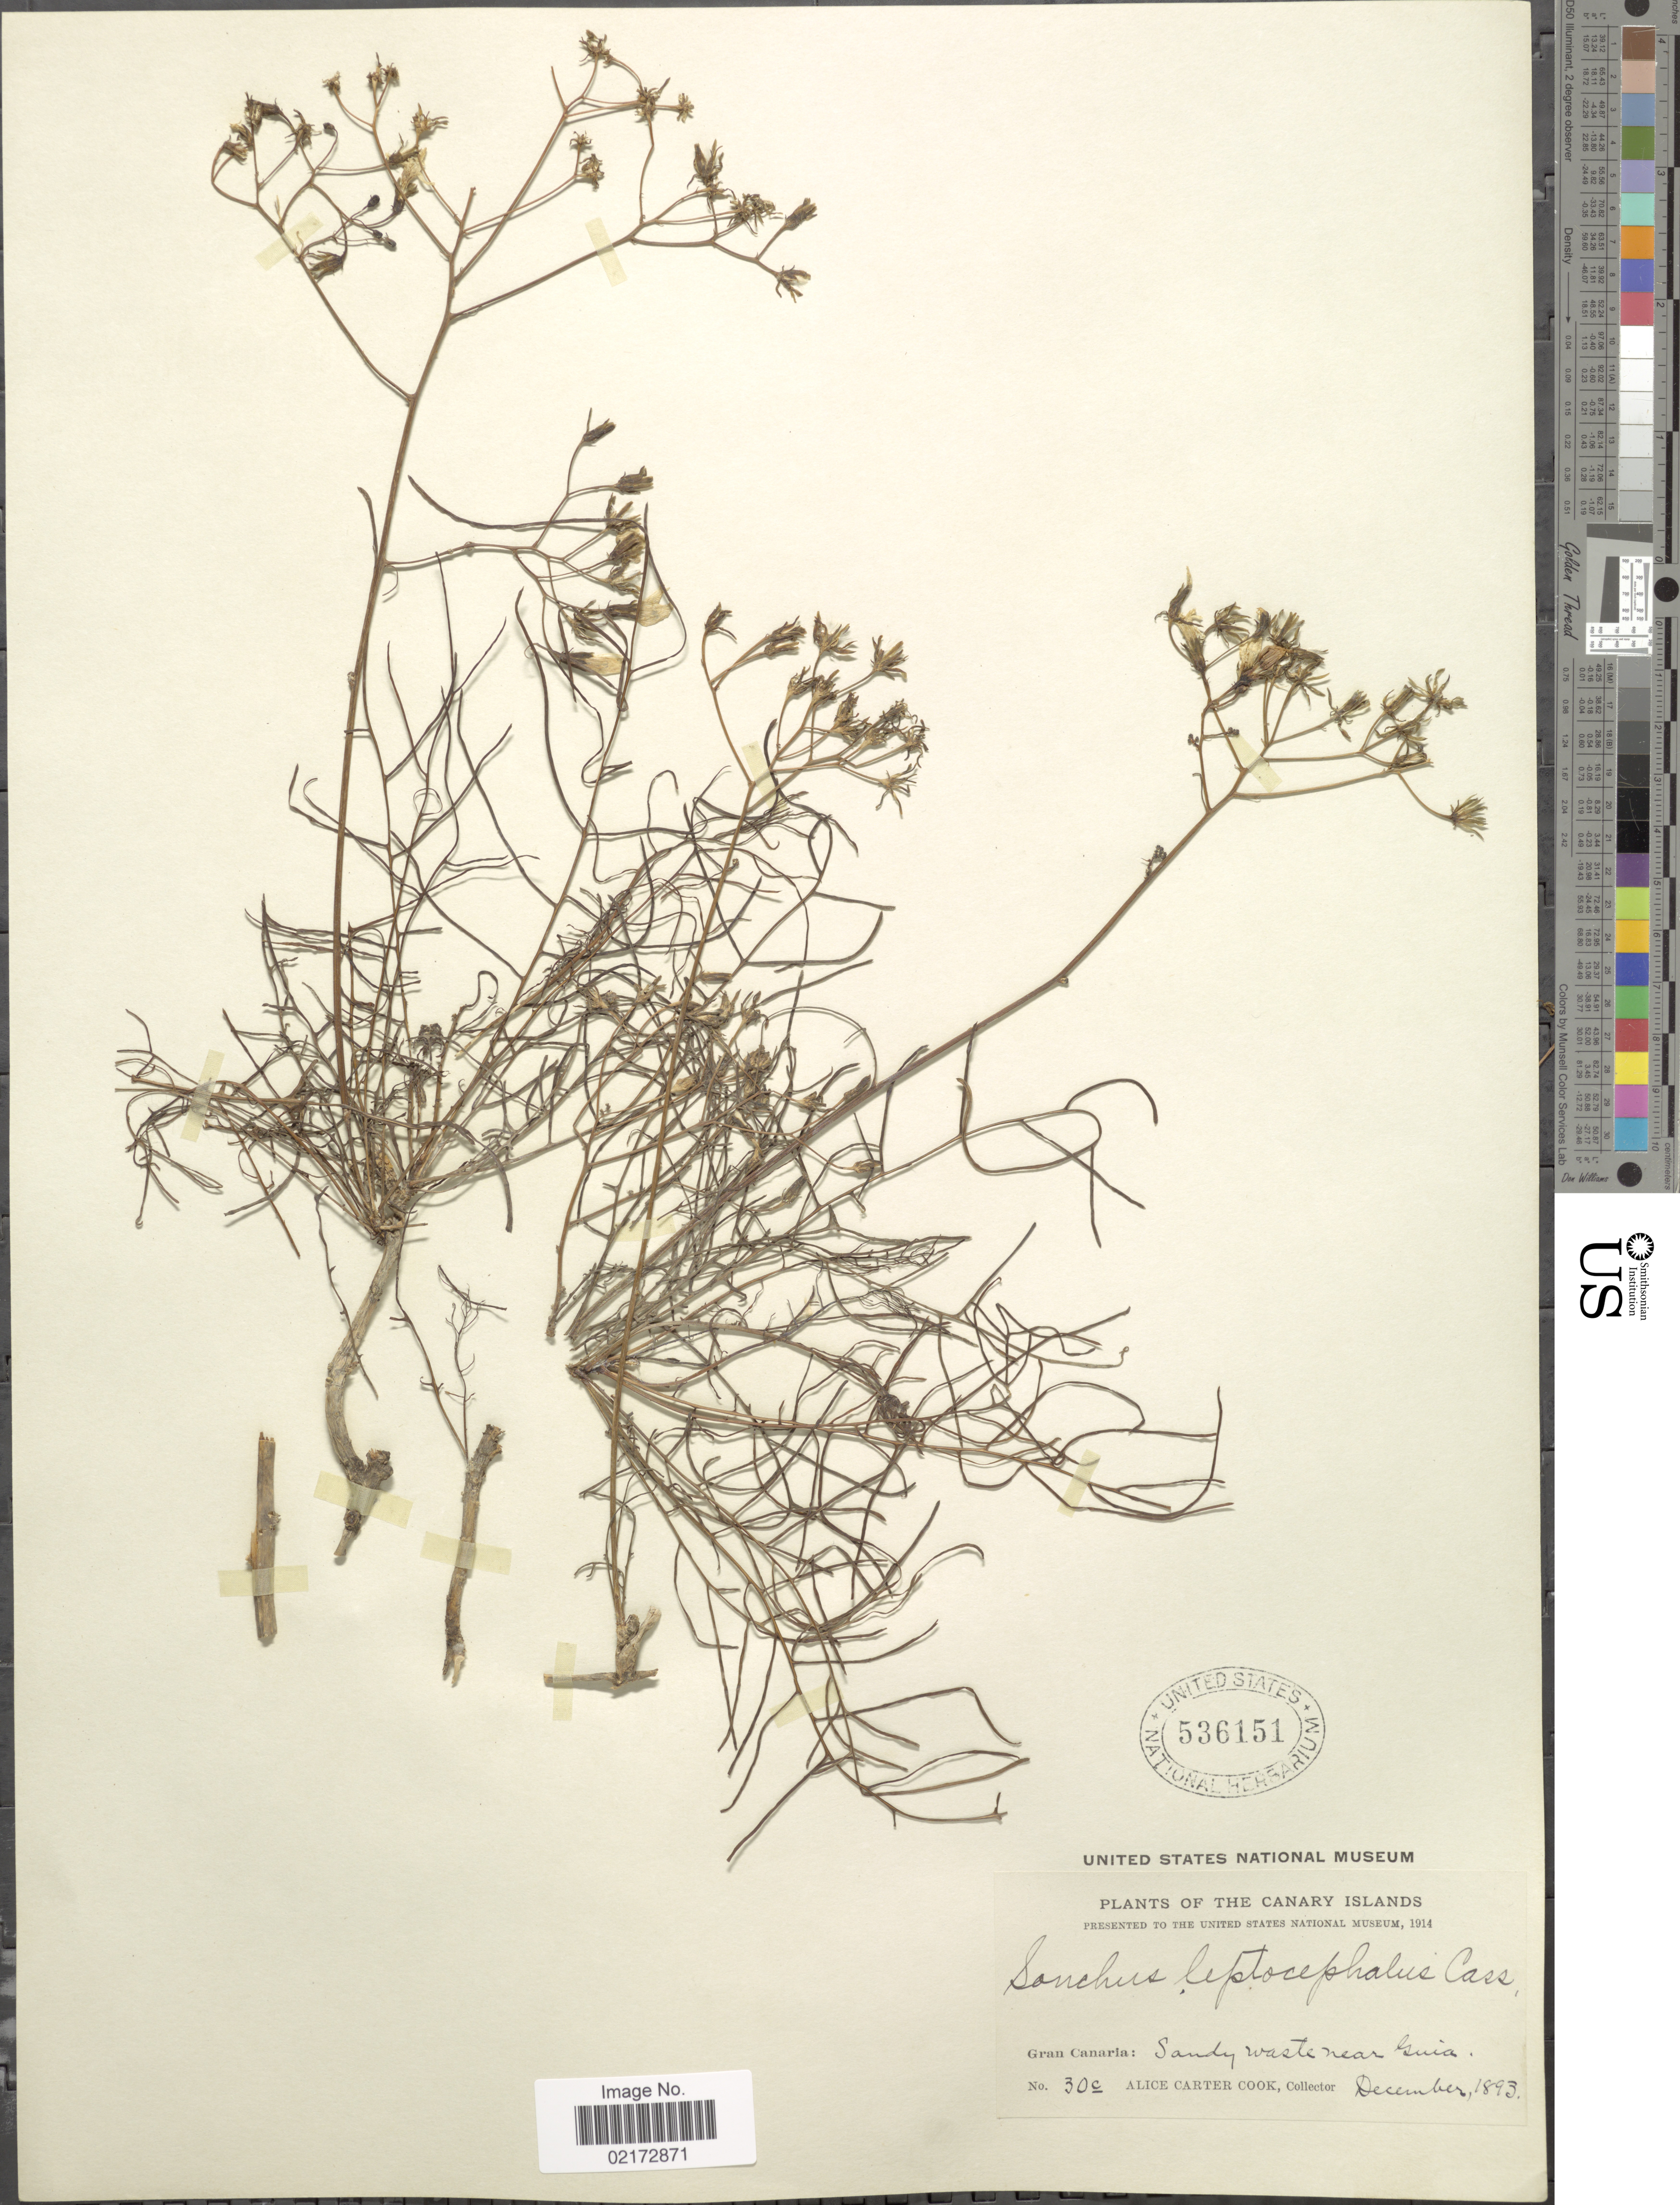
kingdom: Plantae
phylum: Tracheophyta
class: Magnoliopsida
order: Asterales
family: Asteraceae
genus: Sonchus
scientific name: Sonchus leptocephalus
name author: Cass.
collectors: Alice C. Cook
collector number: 30c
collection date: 1893-12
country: Spain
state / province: Canarias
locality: The Canary Islands, Gran Canaria, near Guia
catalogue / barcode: US 536151